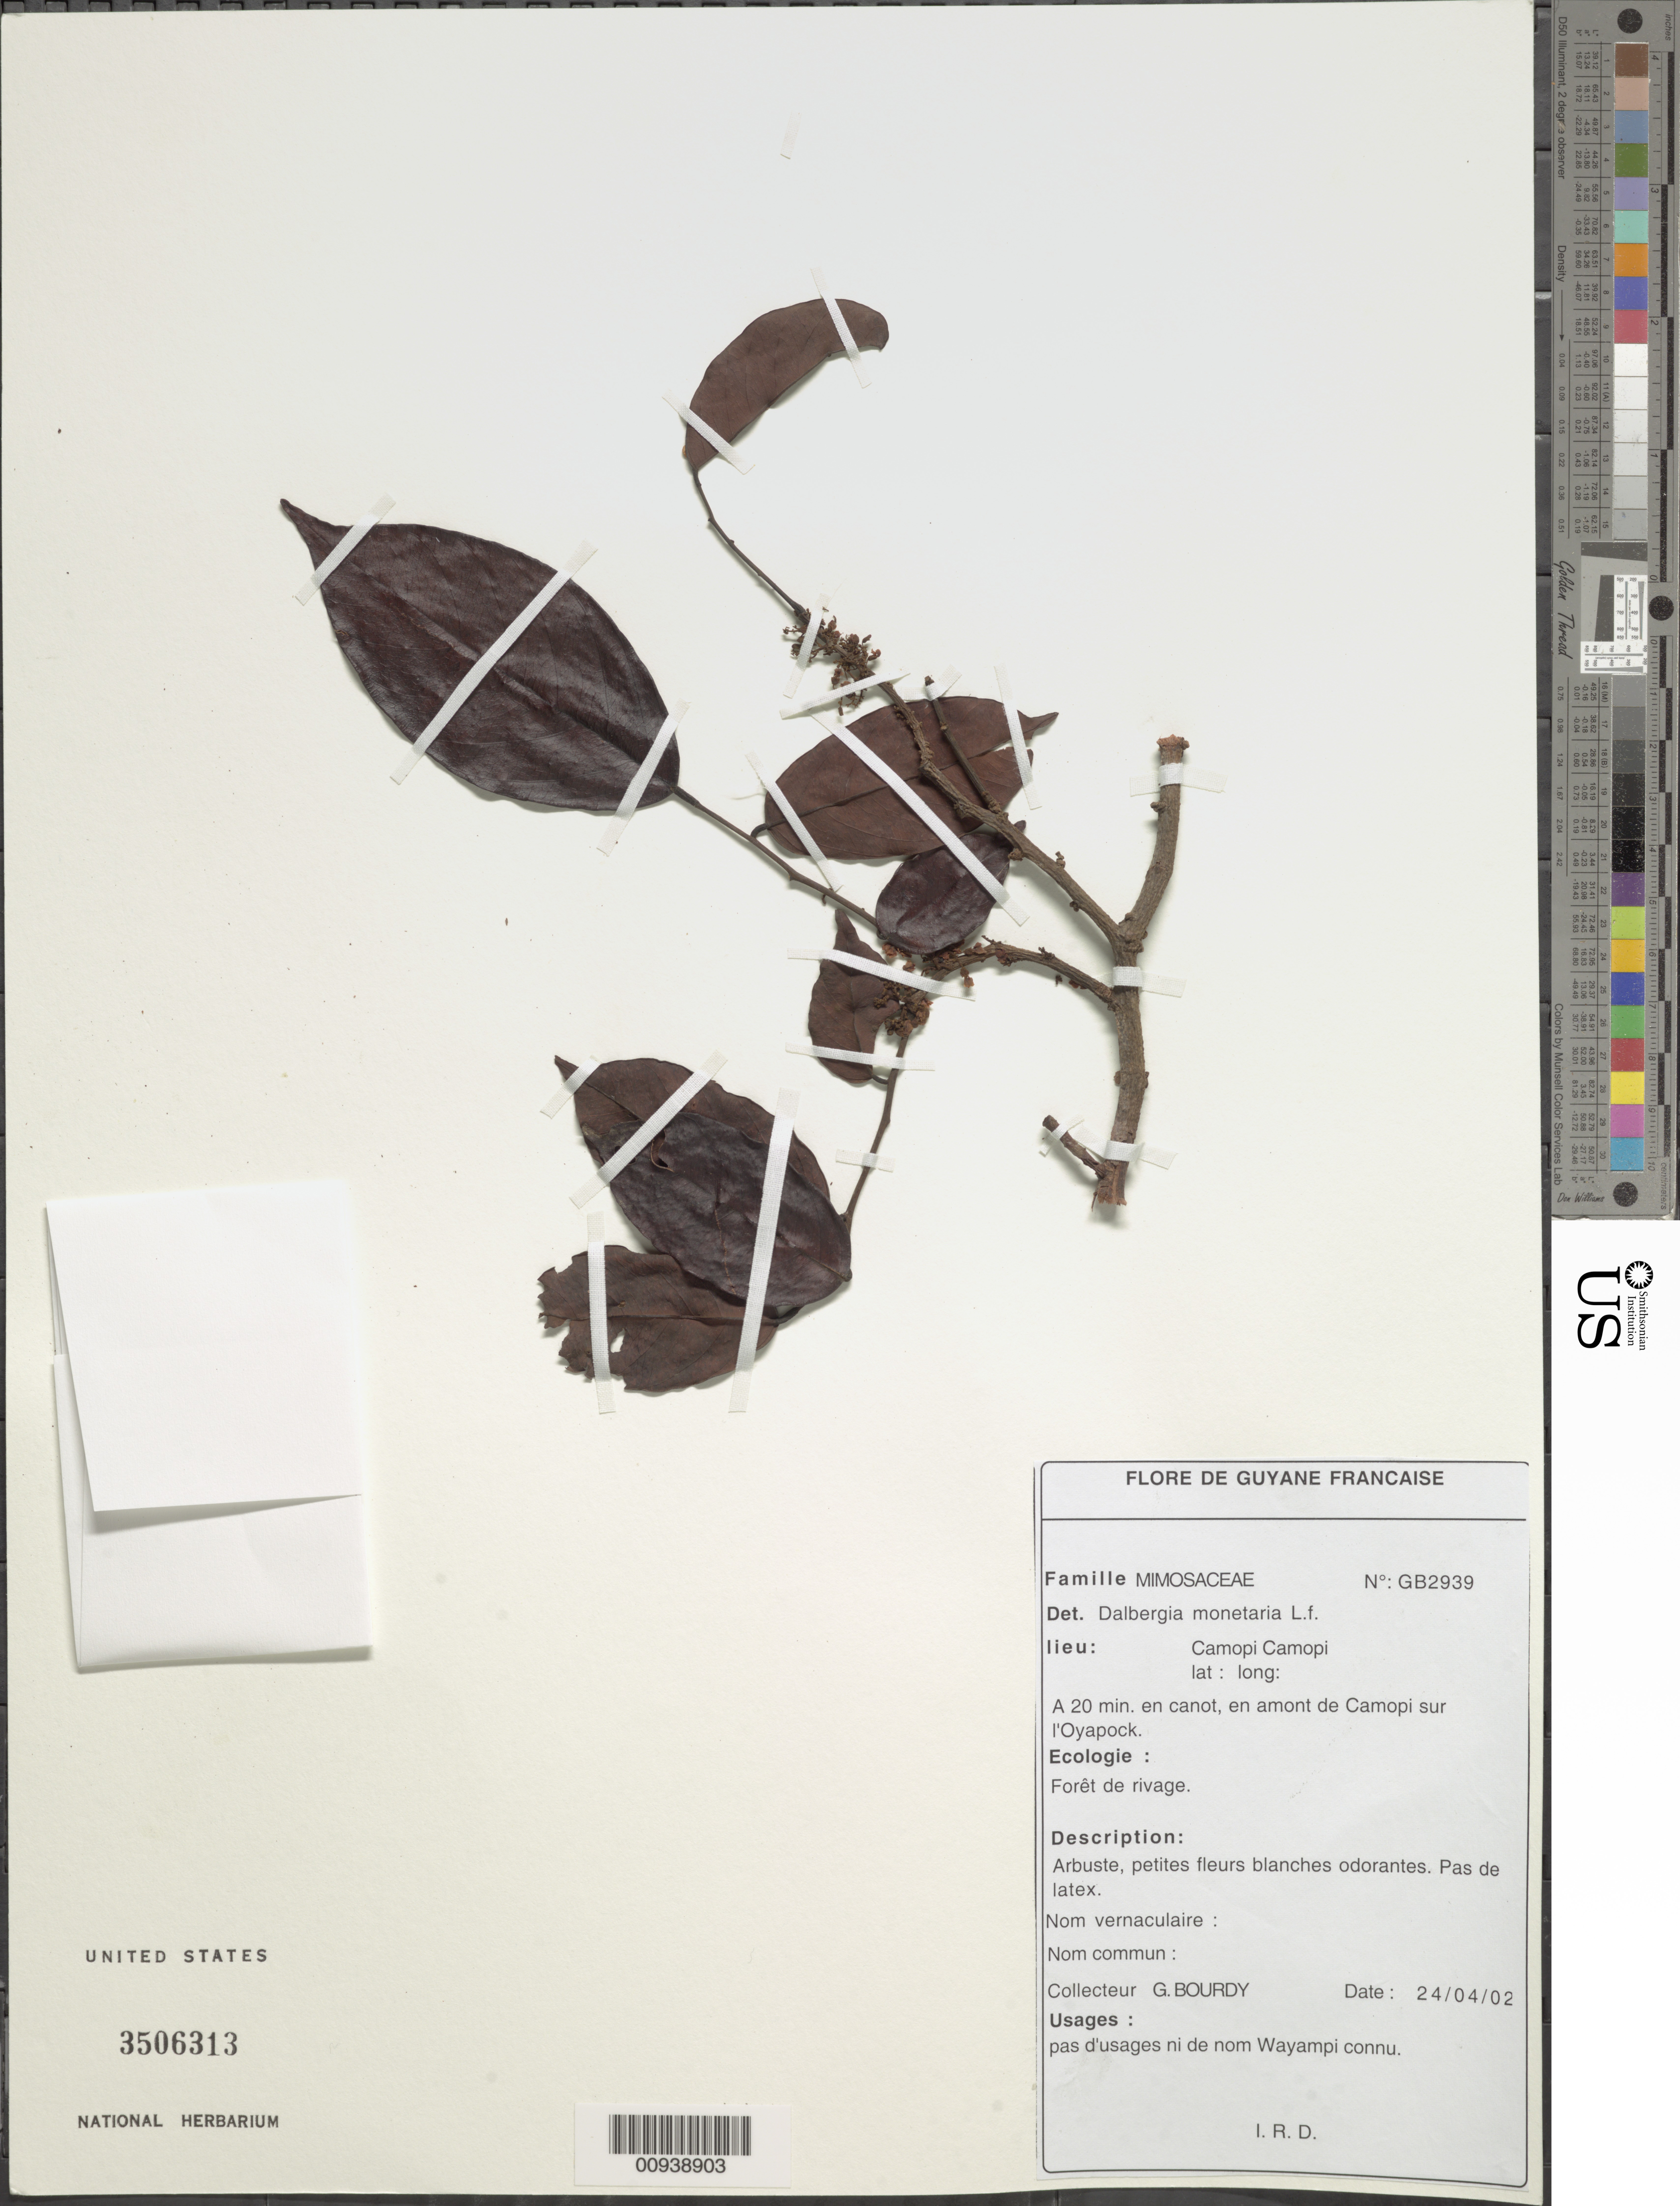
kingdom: Plantae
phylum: Tracheophyta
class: Magnoliopsida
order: Fabales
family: Fabaceae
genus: Dalbergia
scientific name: Dalbergia monetaria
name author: L. f.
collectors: G. Bourdy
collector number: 2939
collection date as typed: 24-Apr-02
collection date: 2002-04-24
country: French Guiana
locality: Camopi Camopi, 15 min. de canot en amont de Camopi sur l'Oyapock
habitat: Forêt de rivage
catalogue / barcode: US 3506313